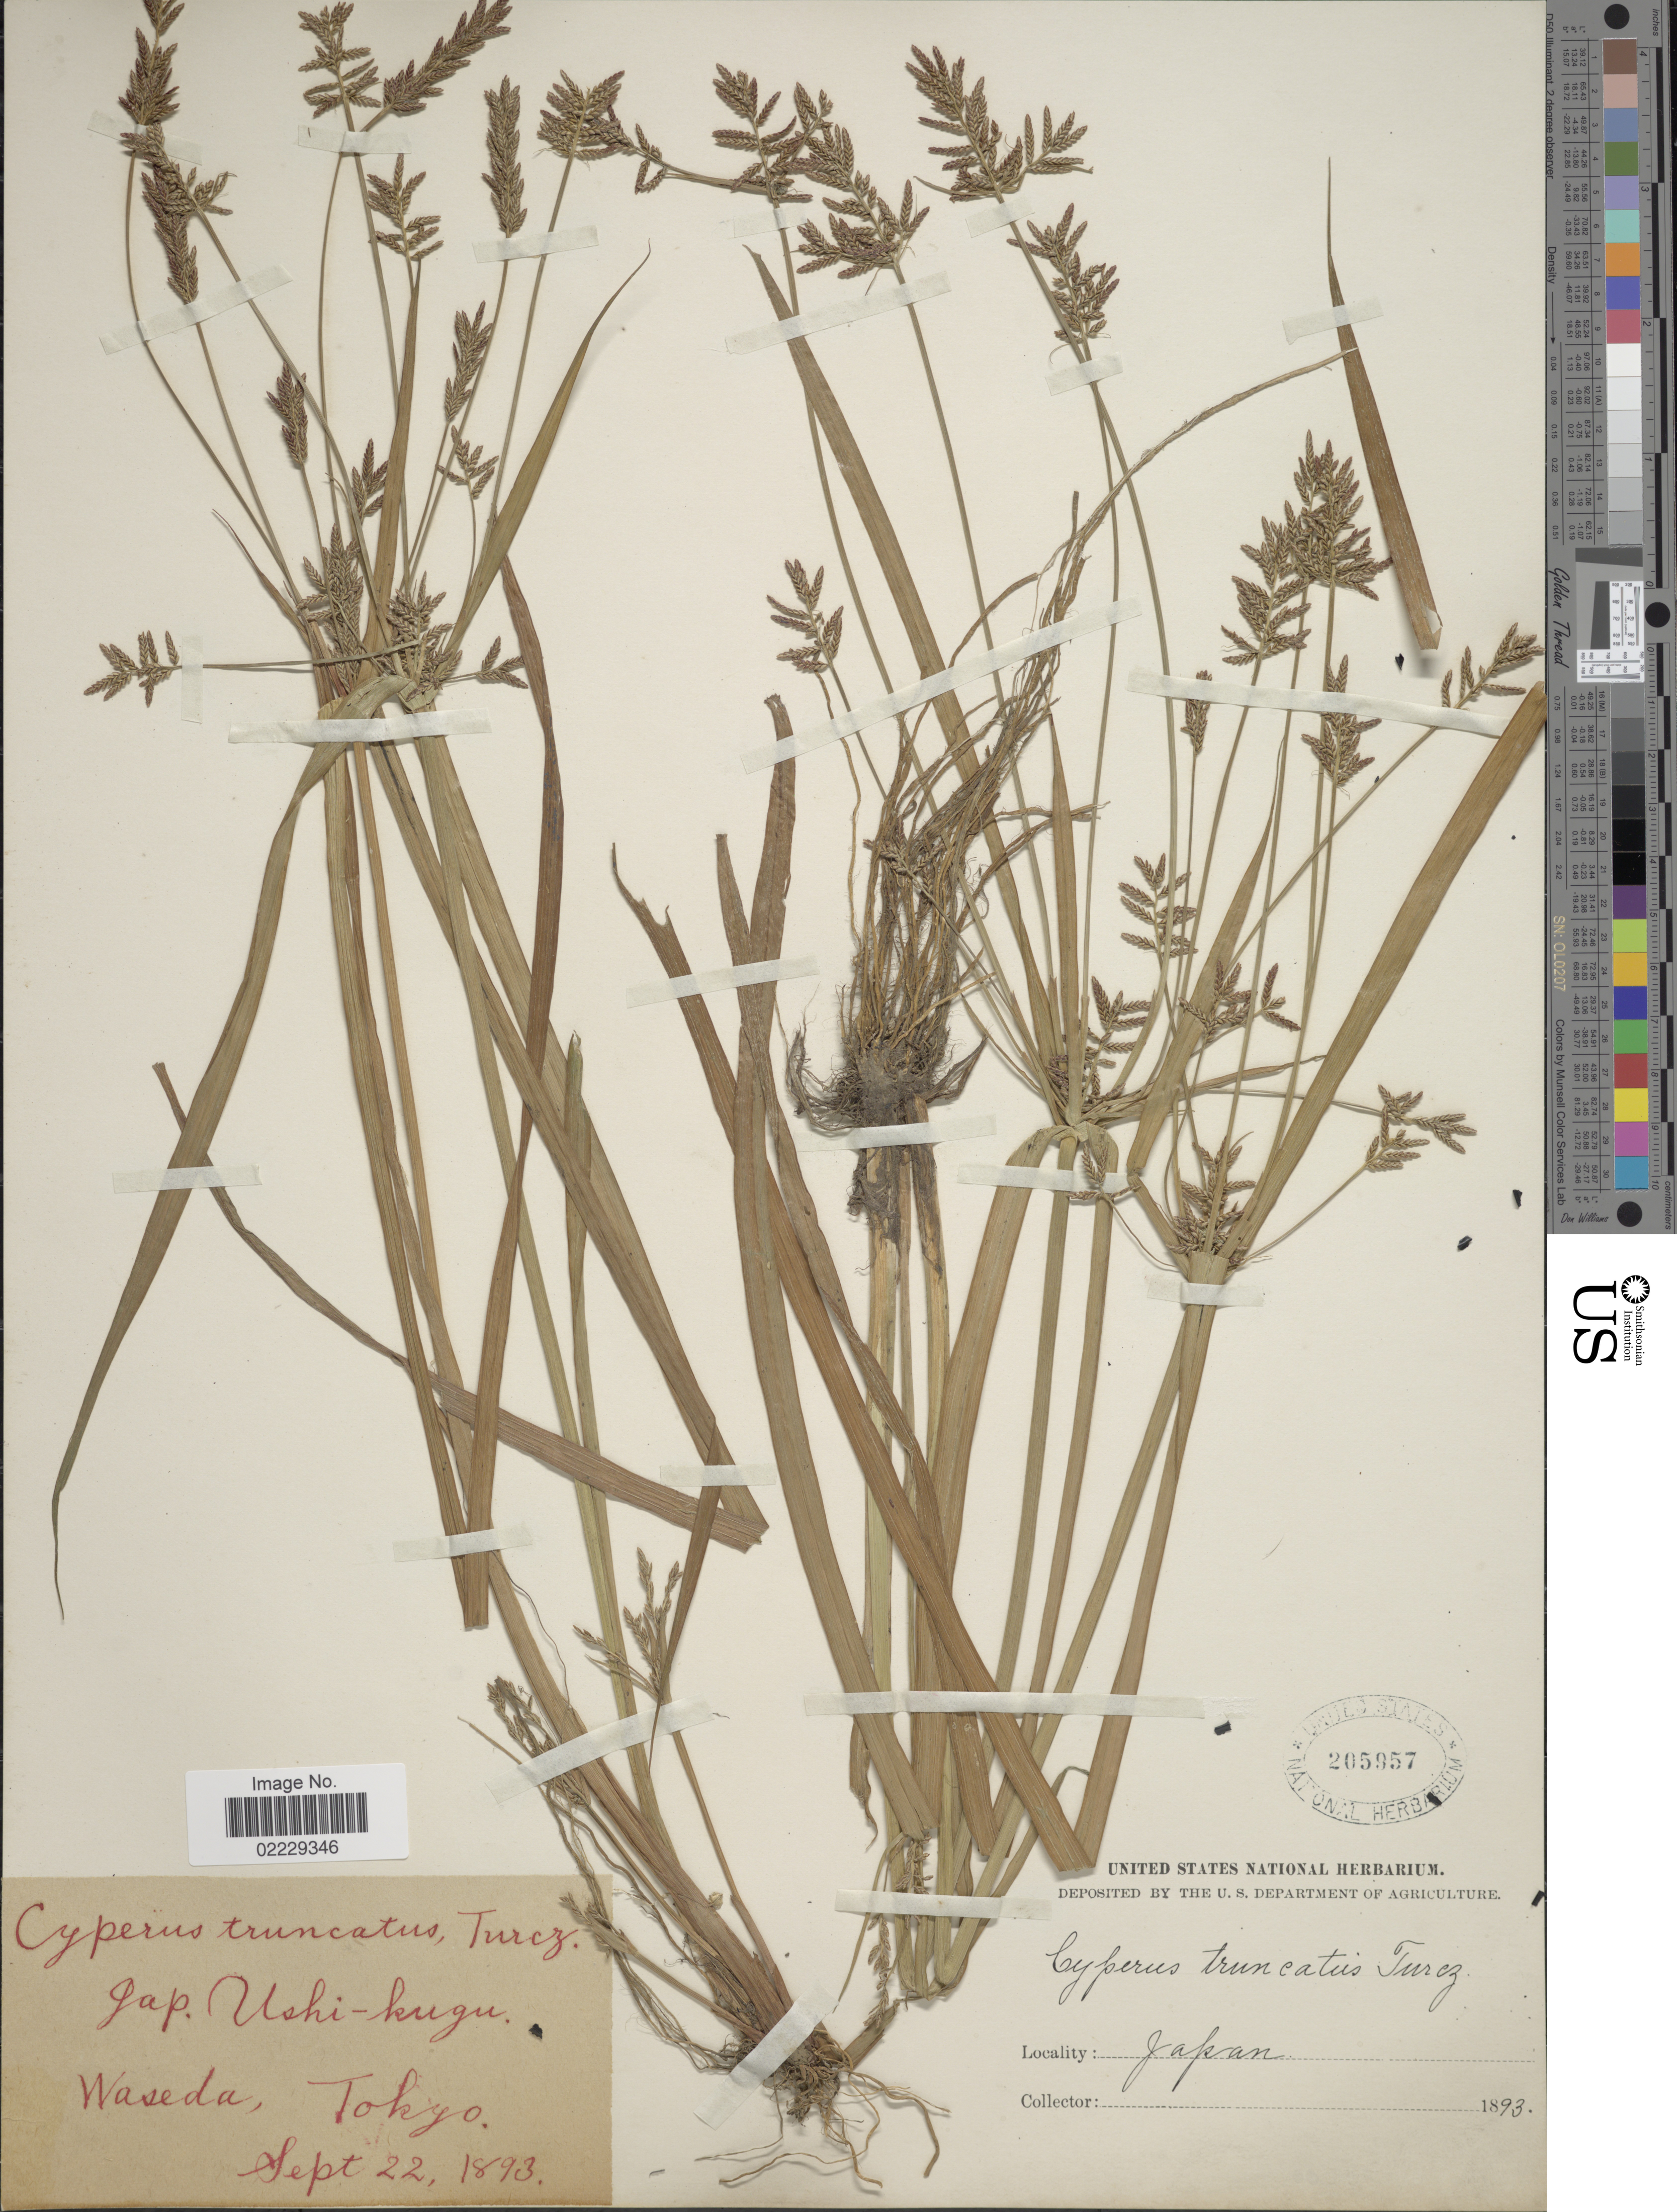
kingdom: Plantae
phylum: Tracheophyta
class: Liliopsida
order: Poales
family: Cyperaceae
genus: Cyperus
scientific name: Cyperus orthostachyus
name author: Franch. & Sav.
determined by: Strong, Mark T., (BOT), Smithsonian Institution - National Museum of Natural History (UNITED STATES)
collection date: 1893-09-22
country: Japan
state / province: Tokyo, Federal City of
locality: Waseda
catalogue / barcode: US 205957